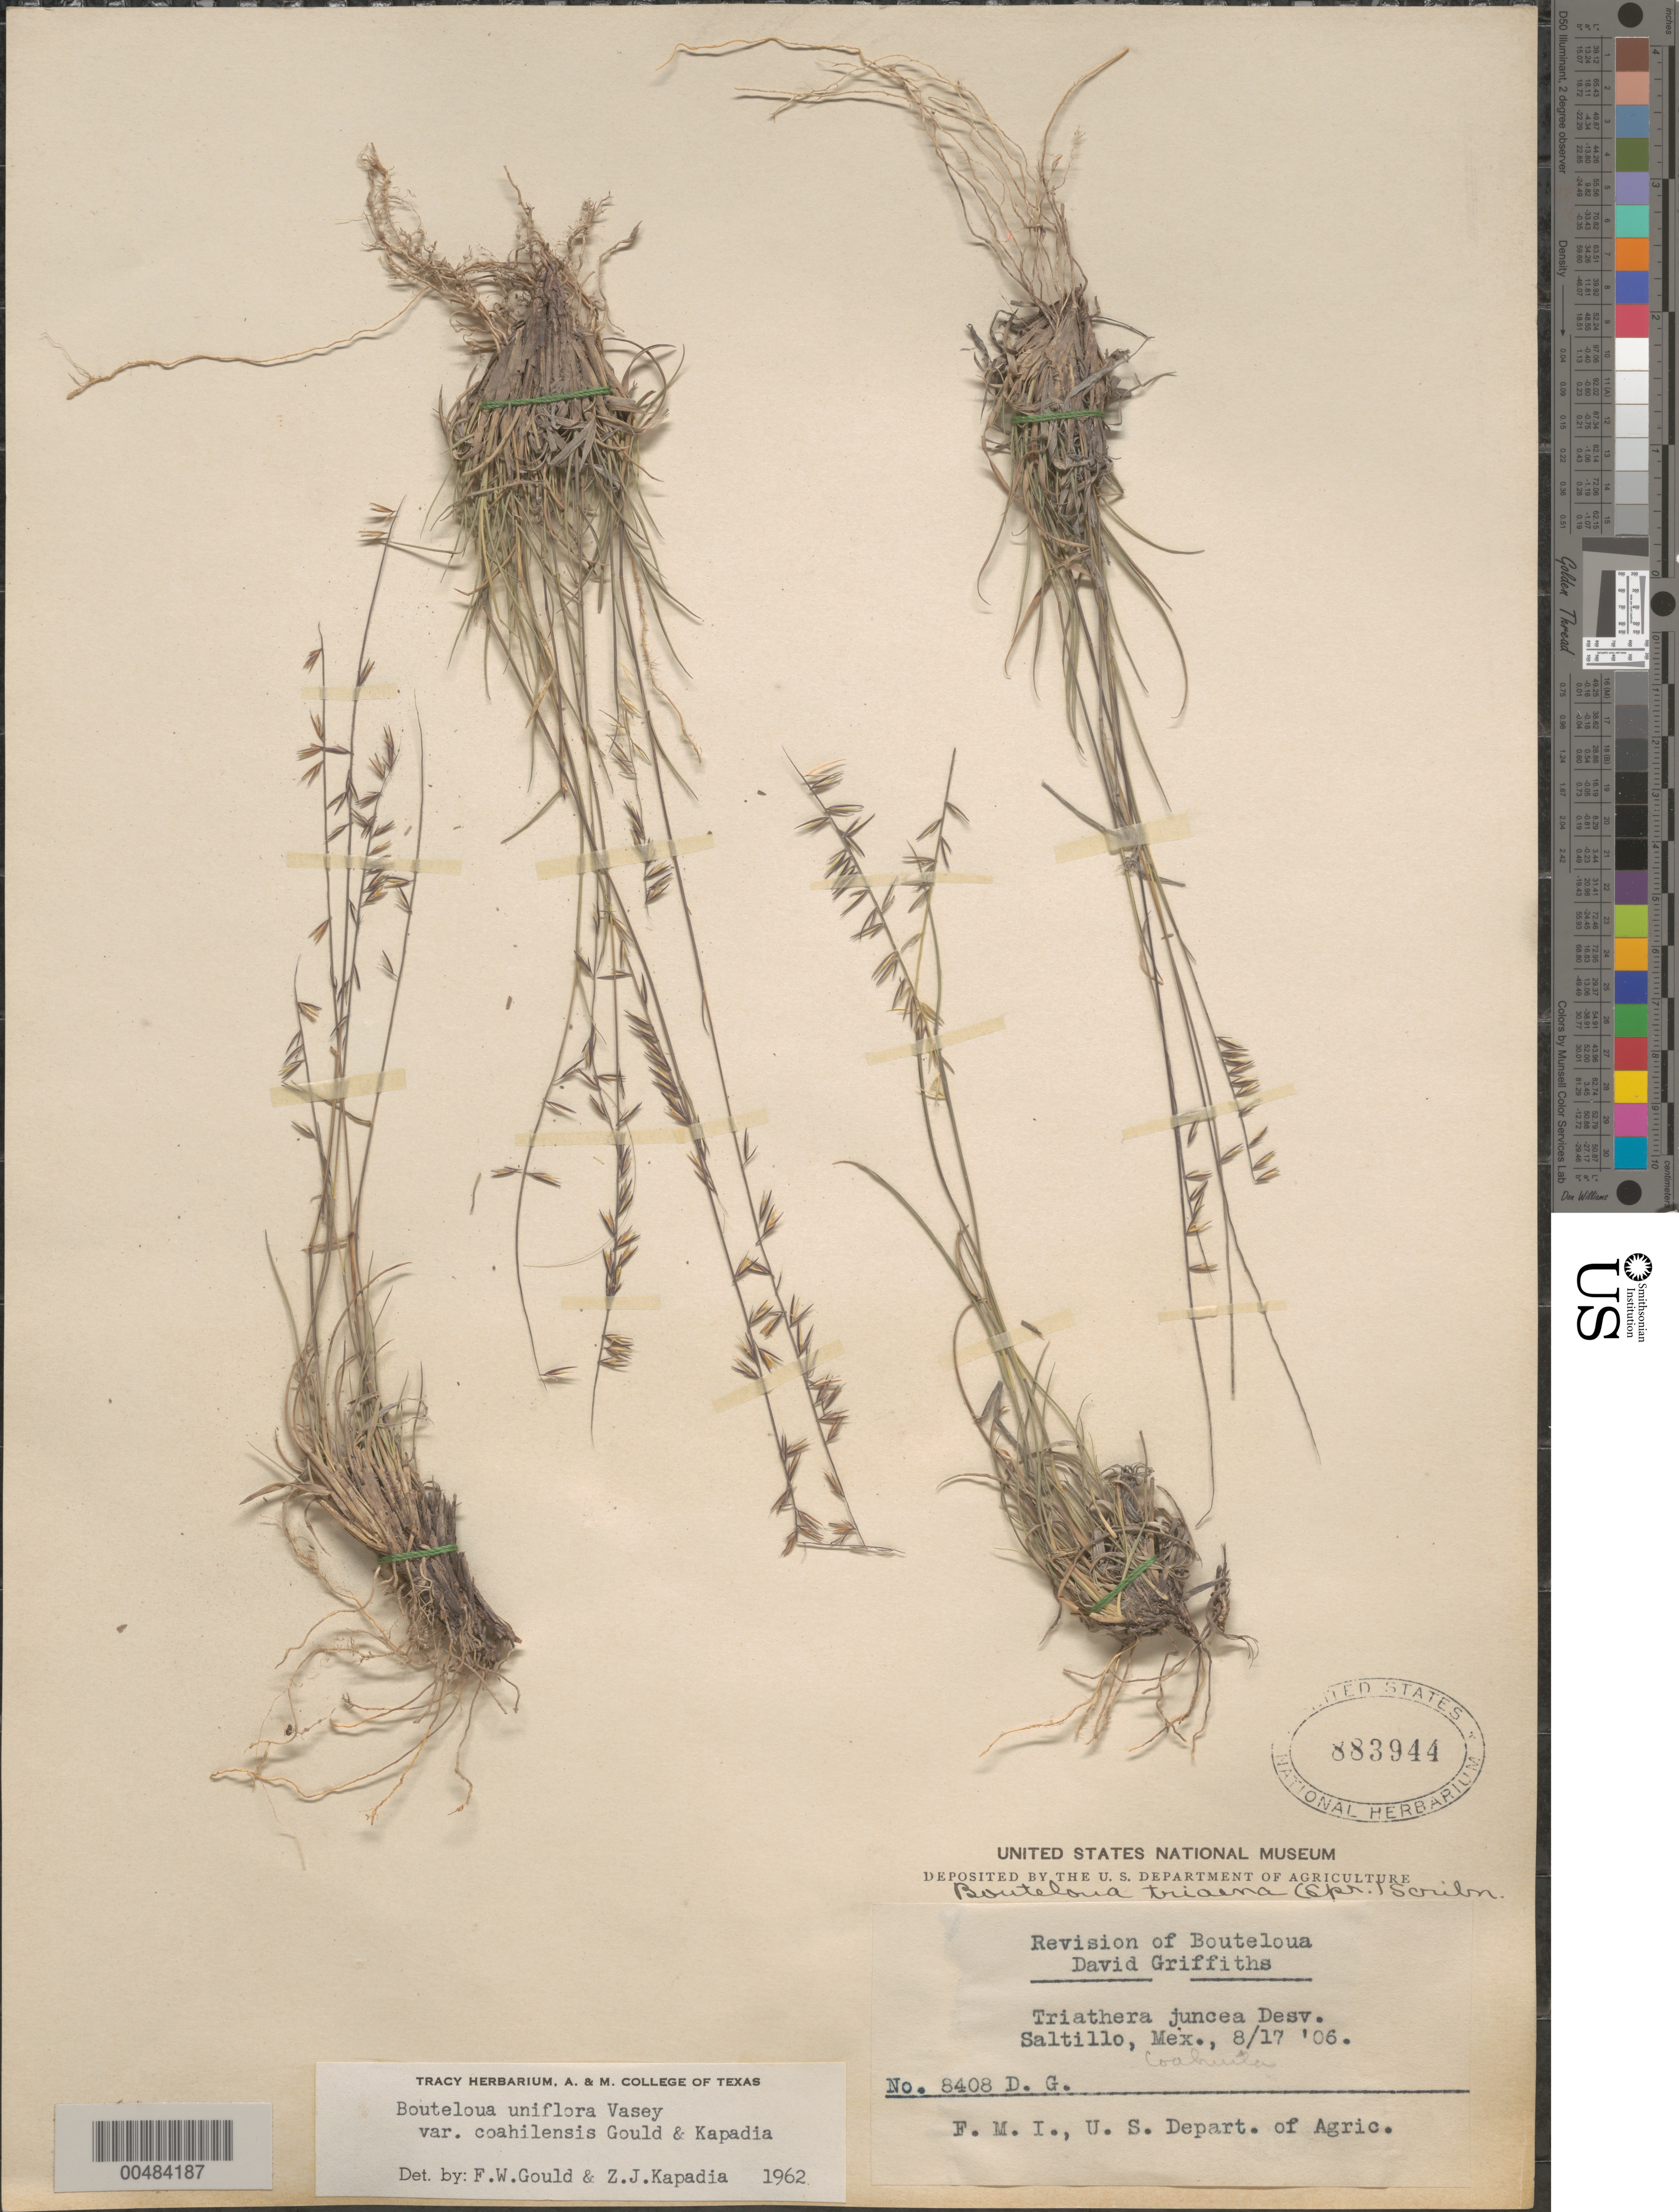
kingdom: Plantae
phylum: Tracheophyta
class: Liliopsida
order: Poales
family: Poaceae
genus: Bouteloua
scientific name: Bouteloua uniflora var. coahuilensis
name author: Gould & Kapadia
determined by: Gould, F. W.; Kapadia, Zarir J.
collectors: D. Griffiths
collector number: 8408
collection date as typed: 17 Aug 1906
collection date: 1906-08-17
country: Mexico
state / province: Coahuila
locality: Saltillo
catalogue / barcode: US 883944